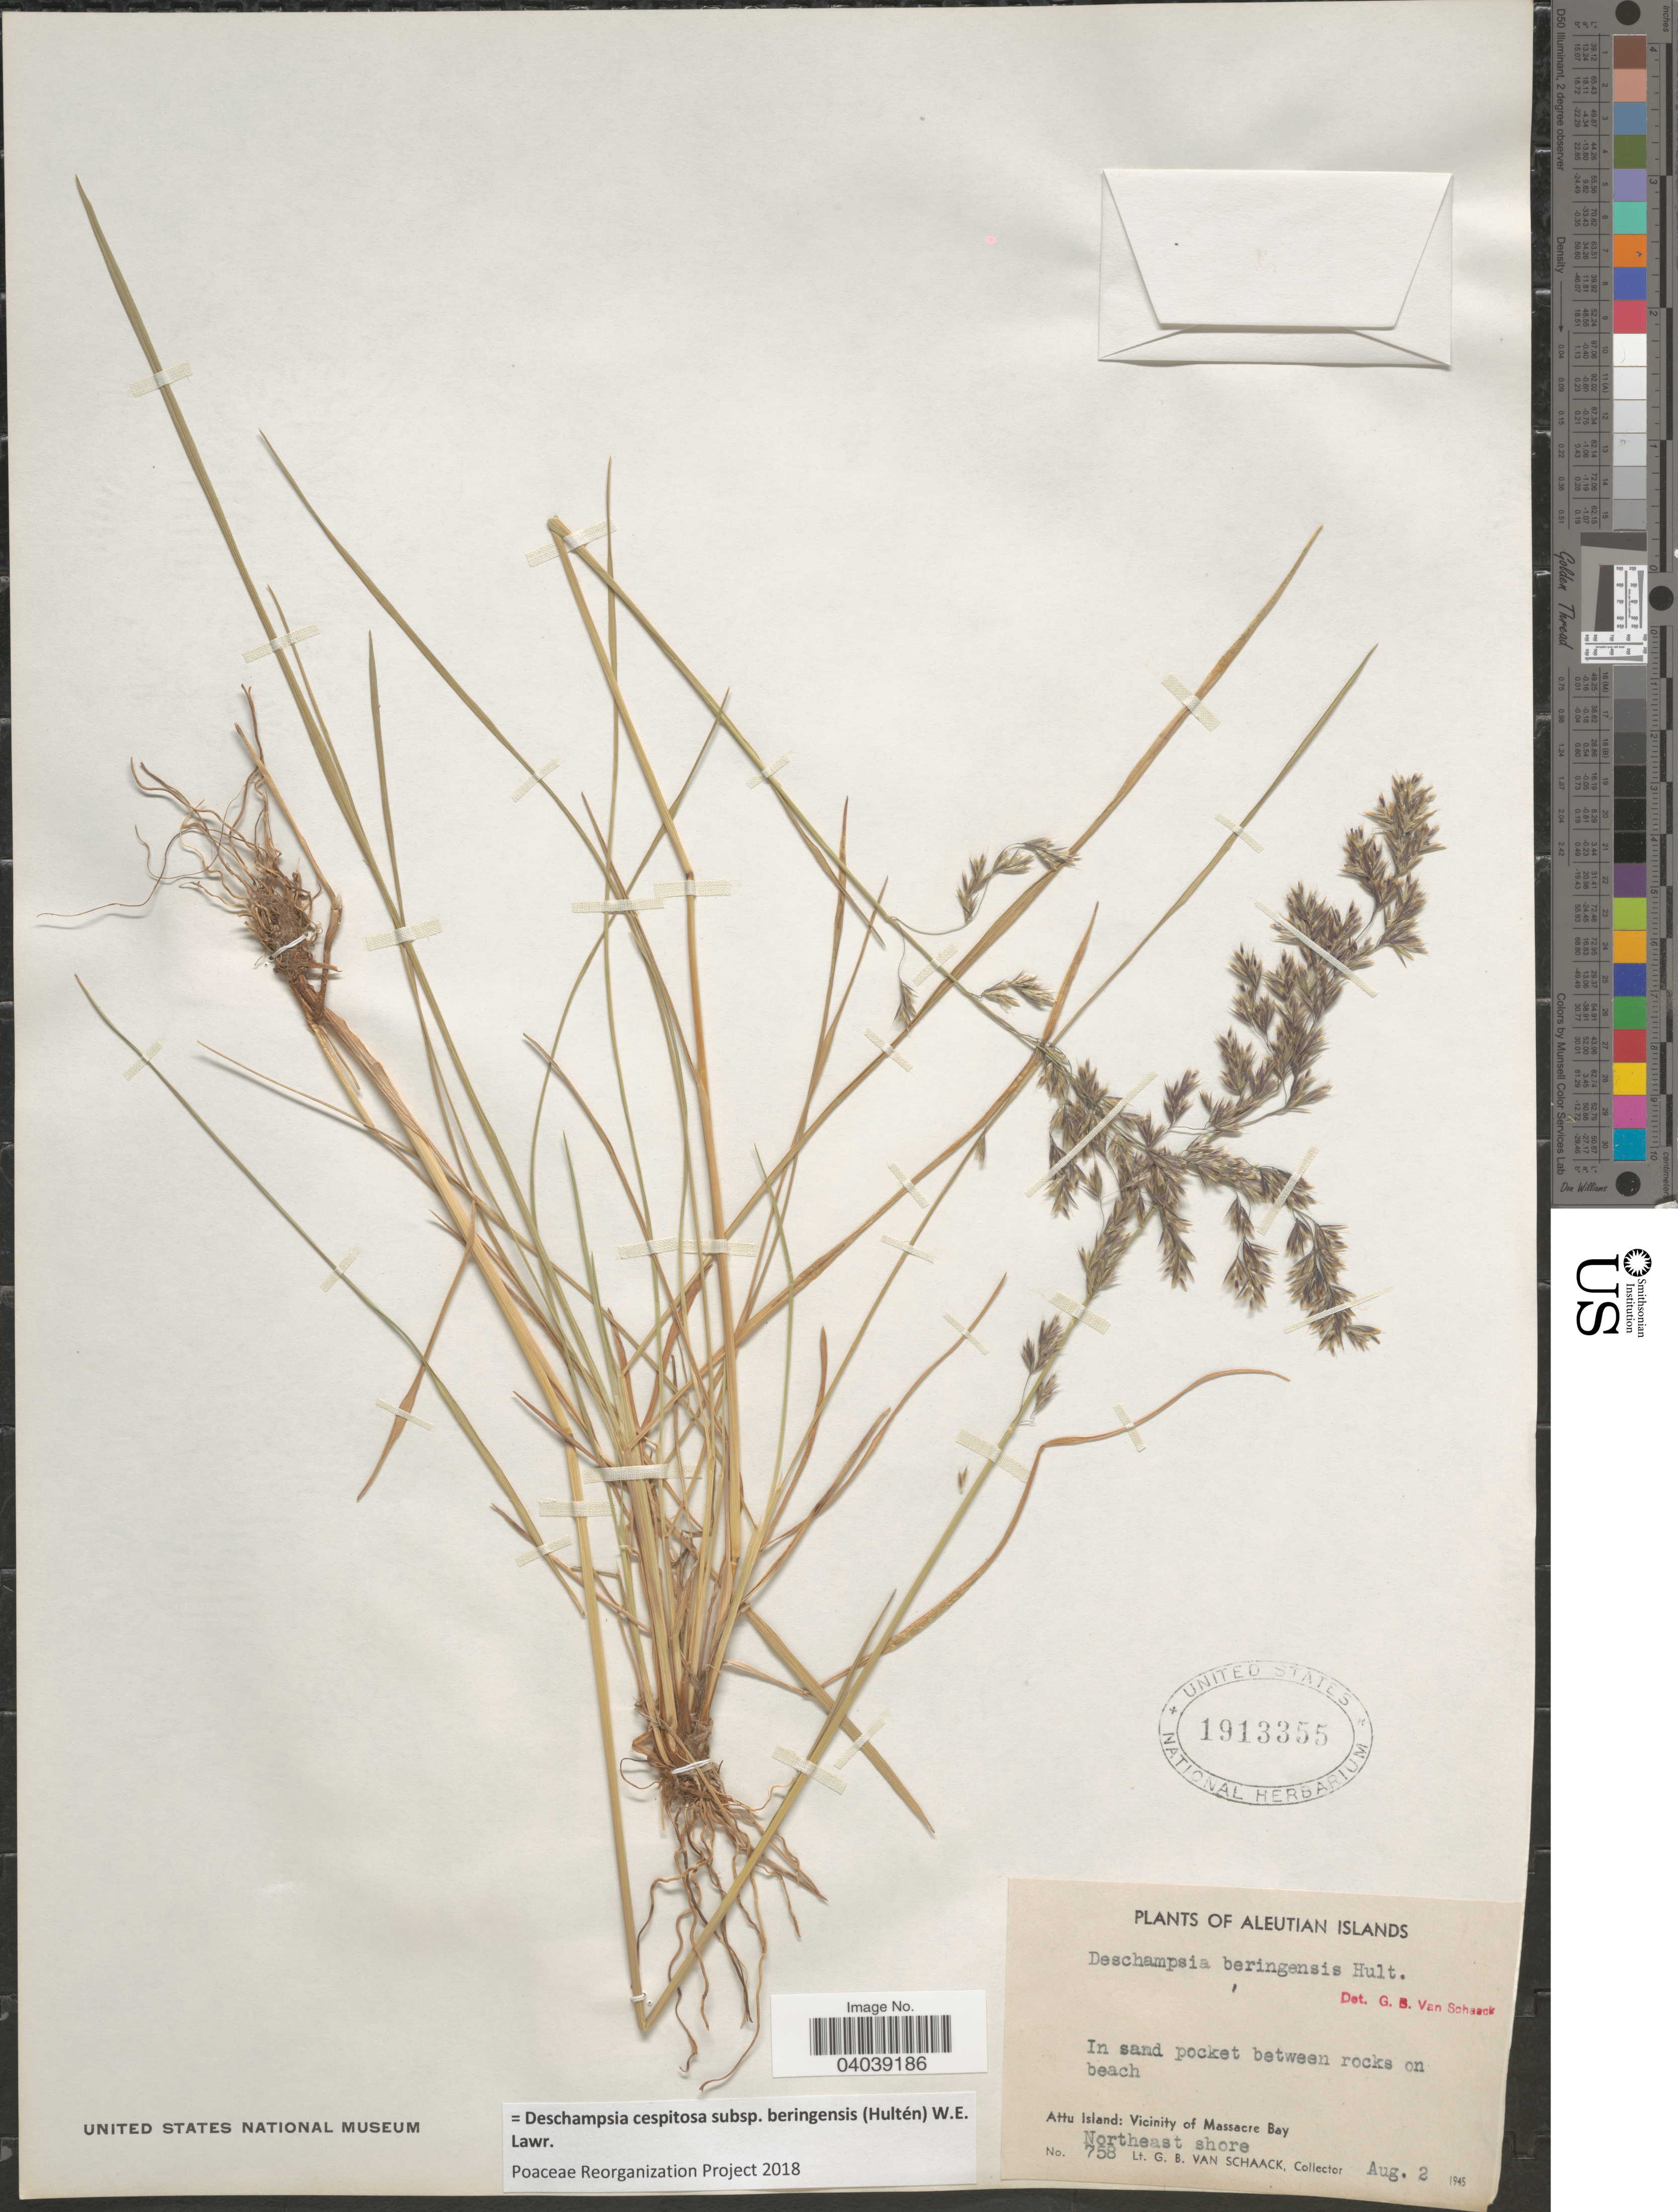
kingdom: Plantae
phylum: Tracheophyta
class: Liliopsida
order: Poales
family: Poaceae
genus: Deschampsia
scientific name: Deschampsia cespitosa subsp. beringensis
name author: (Hultén) Lawrence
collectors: G. Van Schaack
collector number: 758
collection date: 1945-08-02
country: United States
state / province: Alaska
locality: Aleutian Islands. Attu Island: Vicinity of Massacre Bay. Northeast shore.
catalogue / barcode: US 1913355